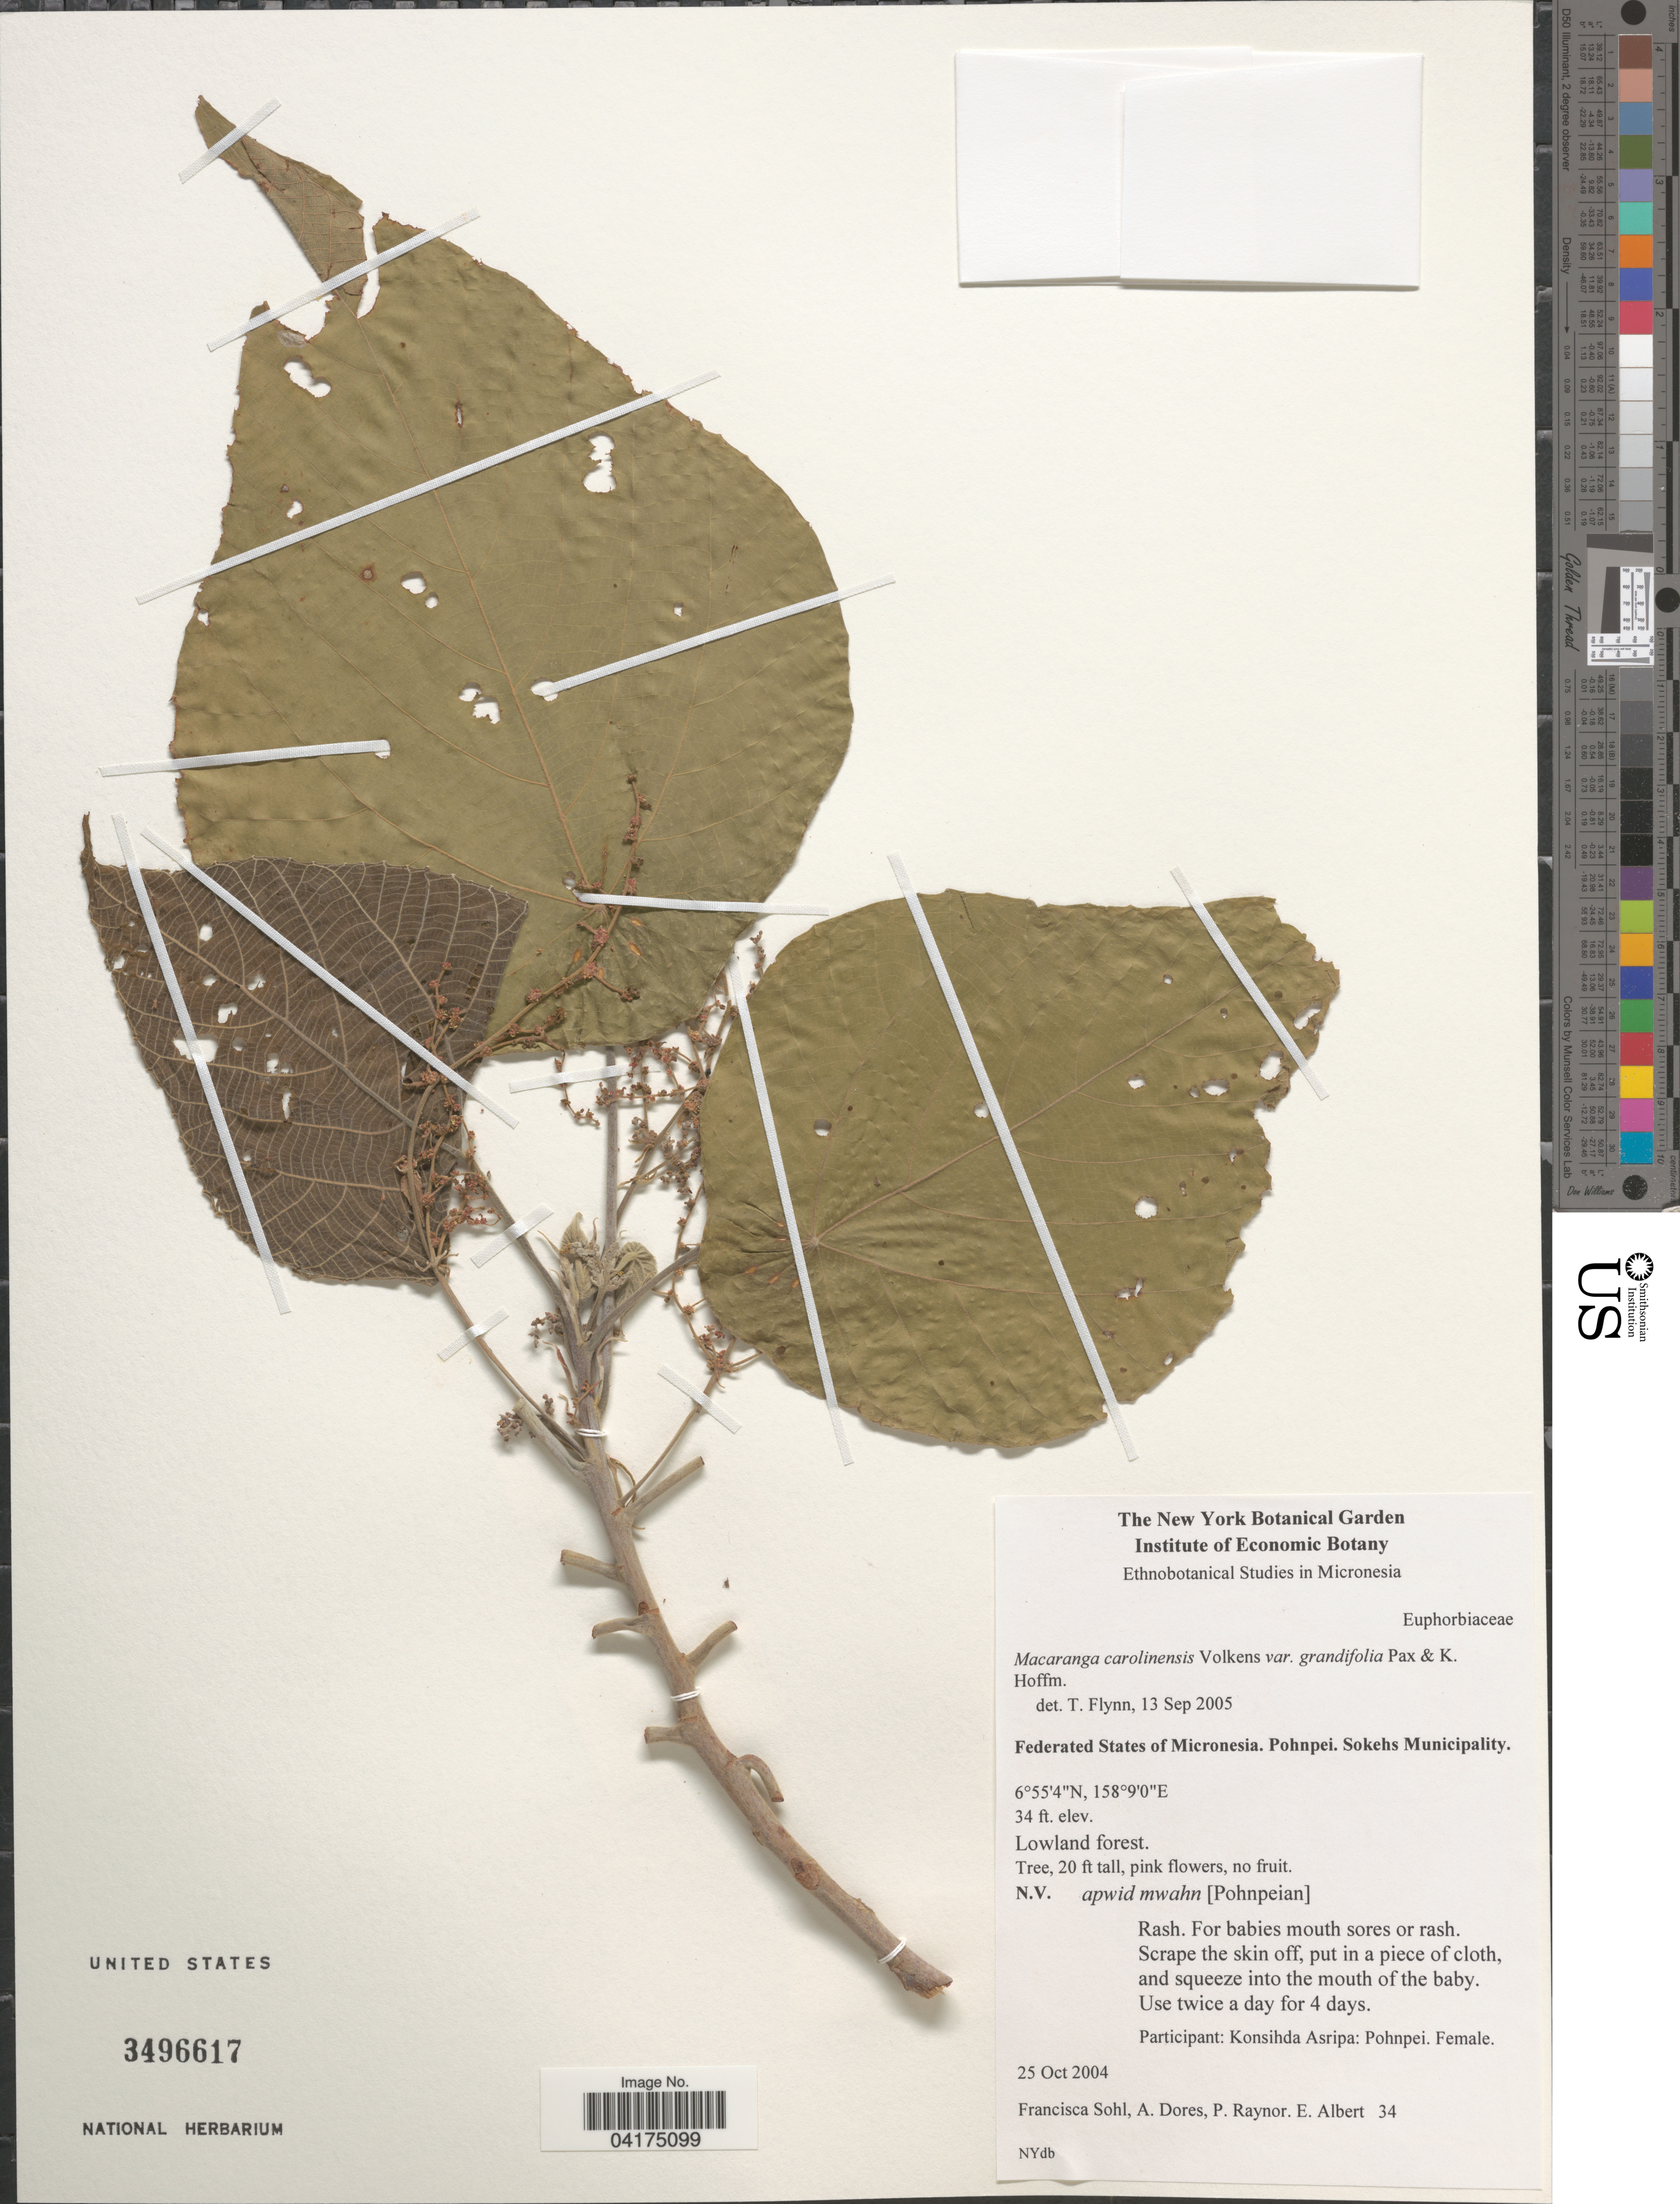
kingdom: Plantae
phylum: Tracheophyta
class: Magnoliopsida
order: Malpighiales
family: Euphorbiaceae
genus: Macaranga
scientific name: Macaranga carolinensis var. grandifolia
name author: Pax & K. Hoffm.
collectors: F. Sohl, A. Dores, P. Raynor & E. Albert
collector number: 34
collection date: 2004-10-25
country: Micronesia, Federated States of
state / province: Pohnpei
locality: Sokehs Municipality.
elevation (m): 10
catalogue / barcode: US 3496617